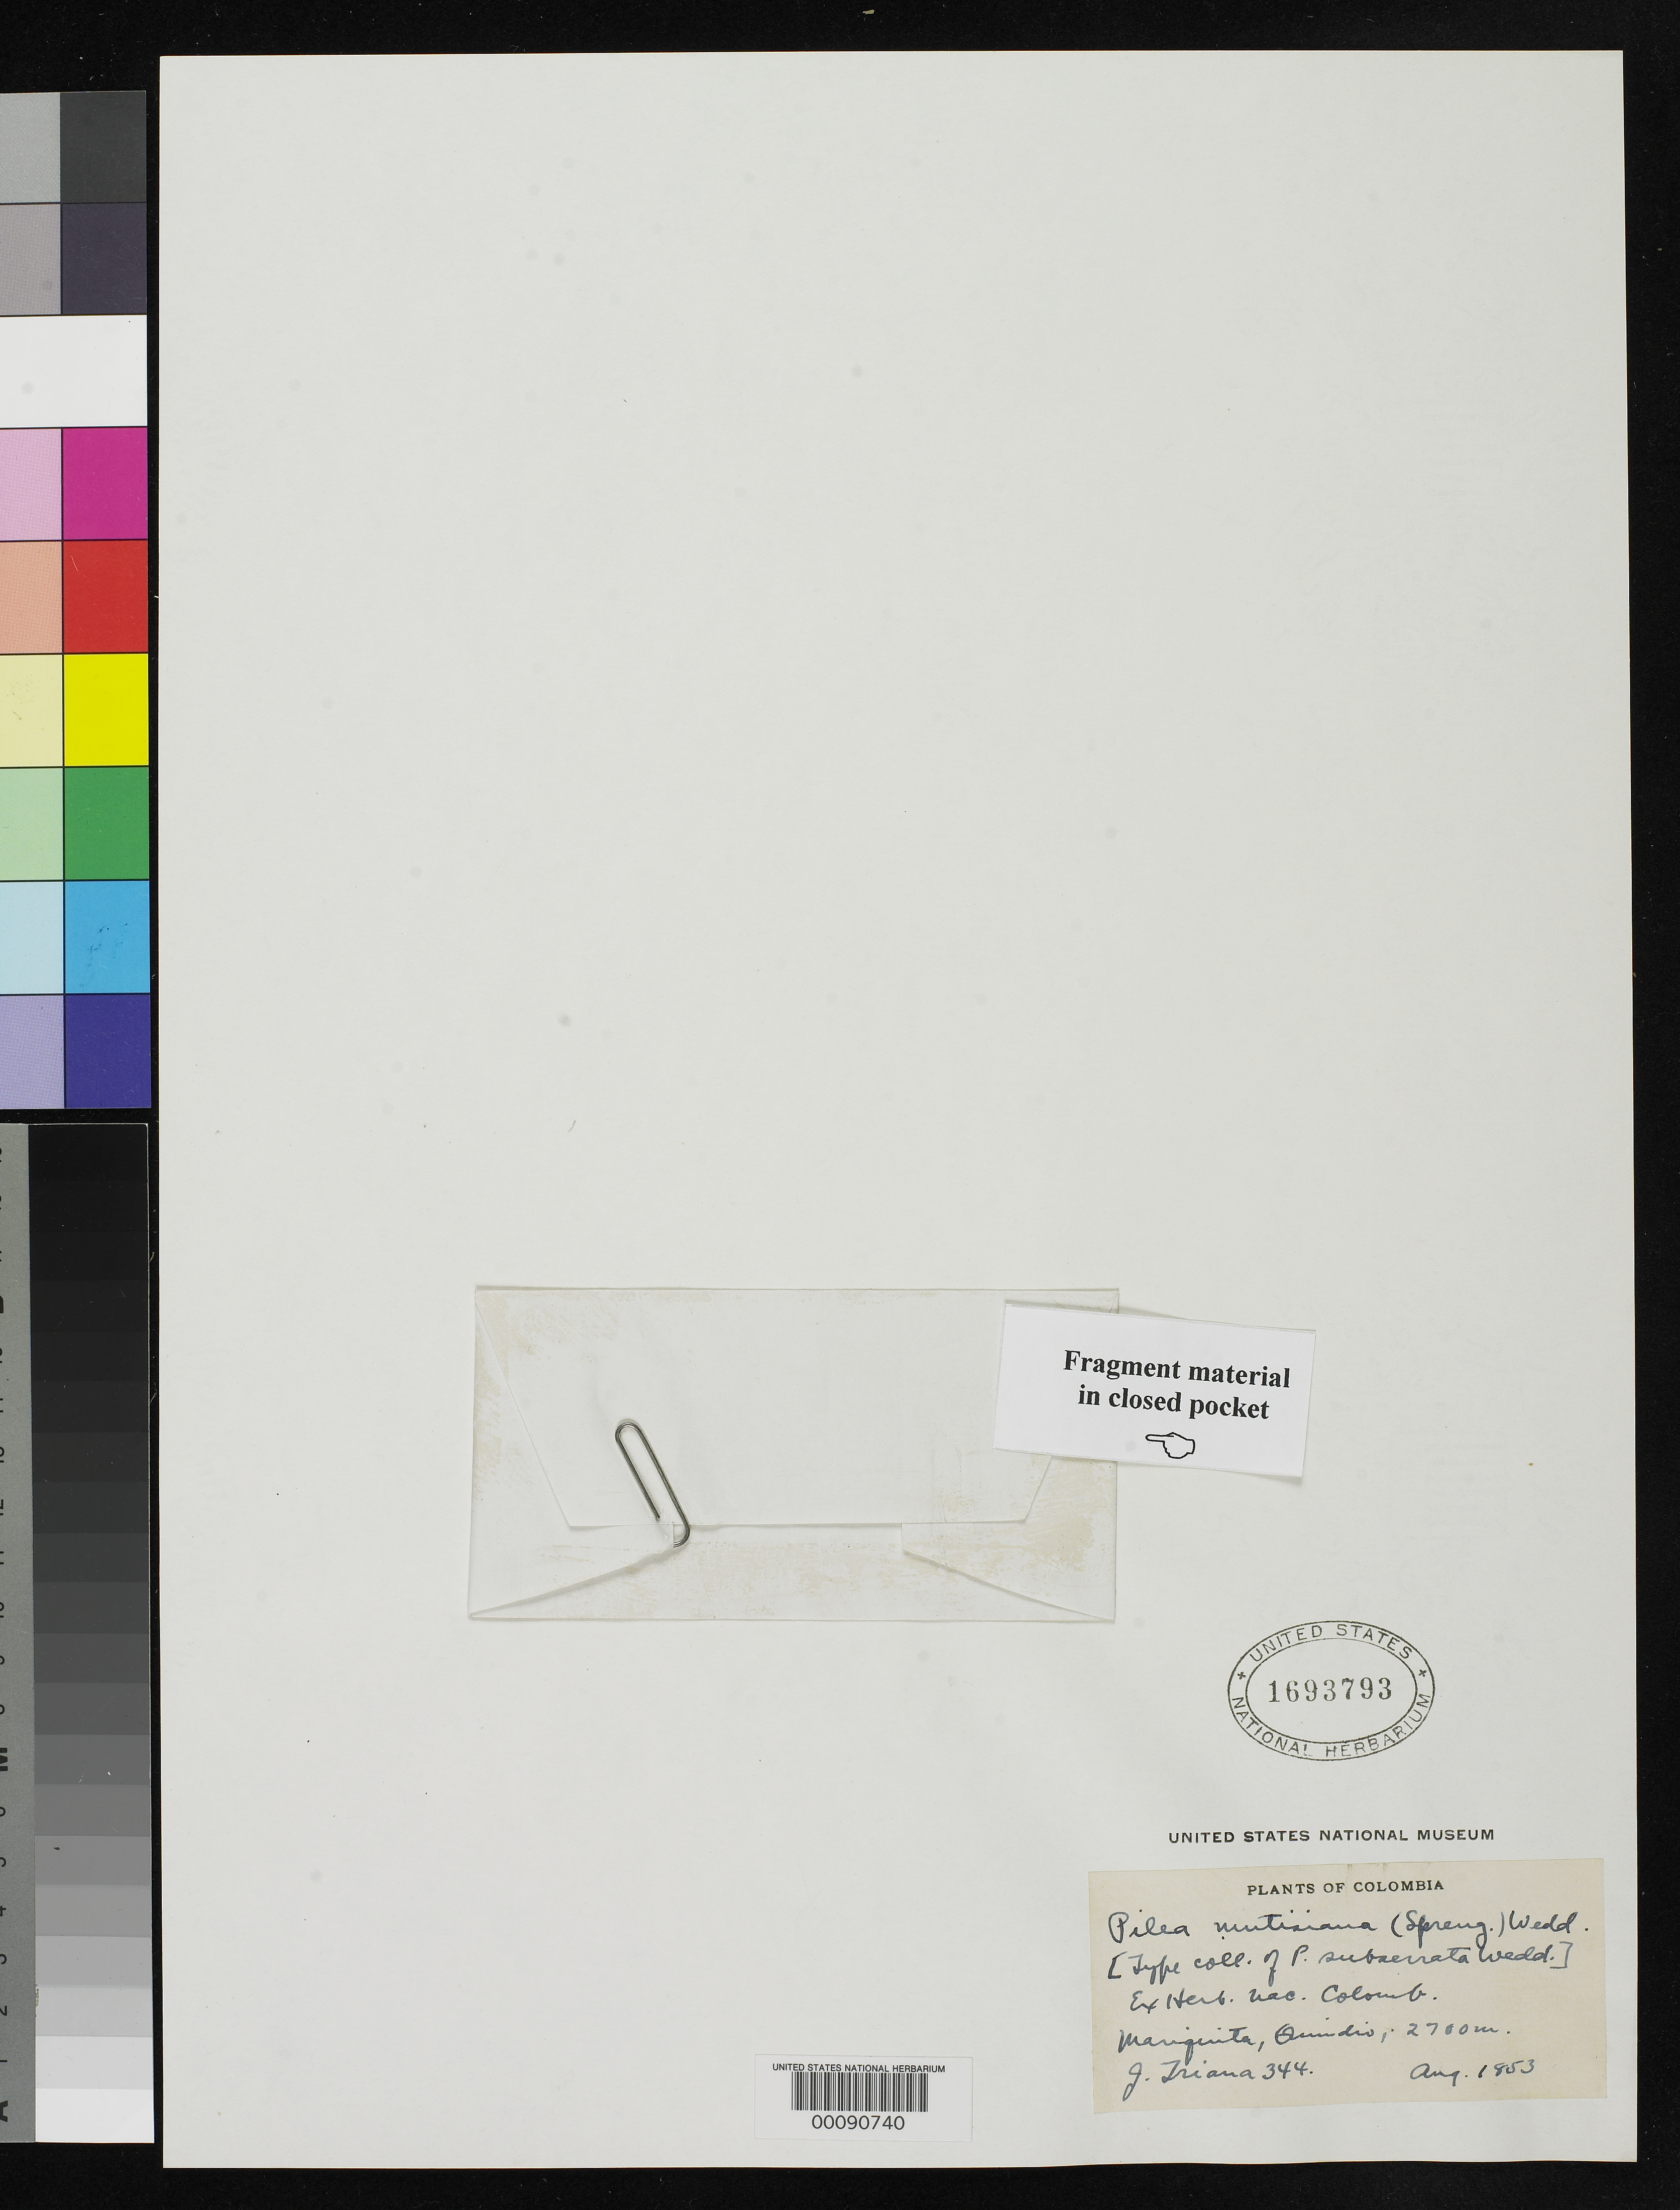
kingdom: Plantae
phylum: Tracheophyta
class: Magnoliopsida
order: Rosales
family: Urticaceae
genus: Pilea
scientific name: Pilea subserrata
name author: Wedd.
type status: Type Material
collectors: J. J. Triana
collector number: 344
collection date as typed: Aug 1853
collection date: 1853-08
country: Colombia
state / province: Quindío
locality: Mariginta.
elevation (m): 2700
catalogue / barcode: US 1693793